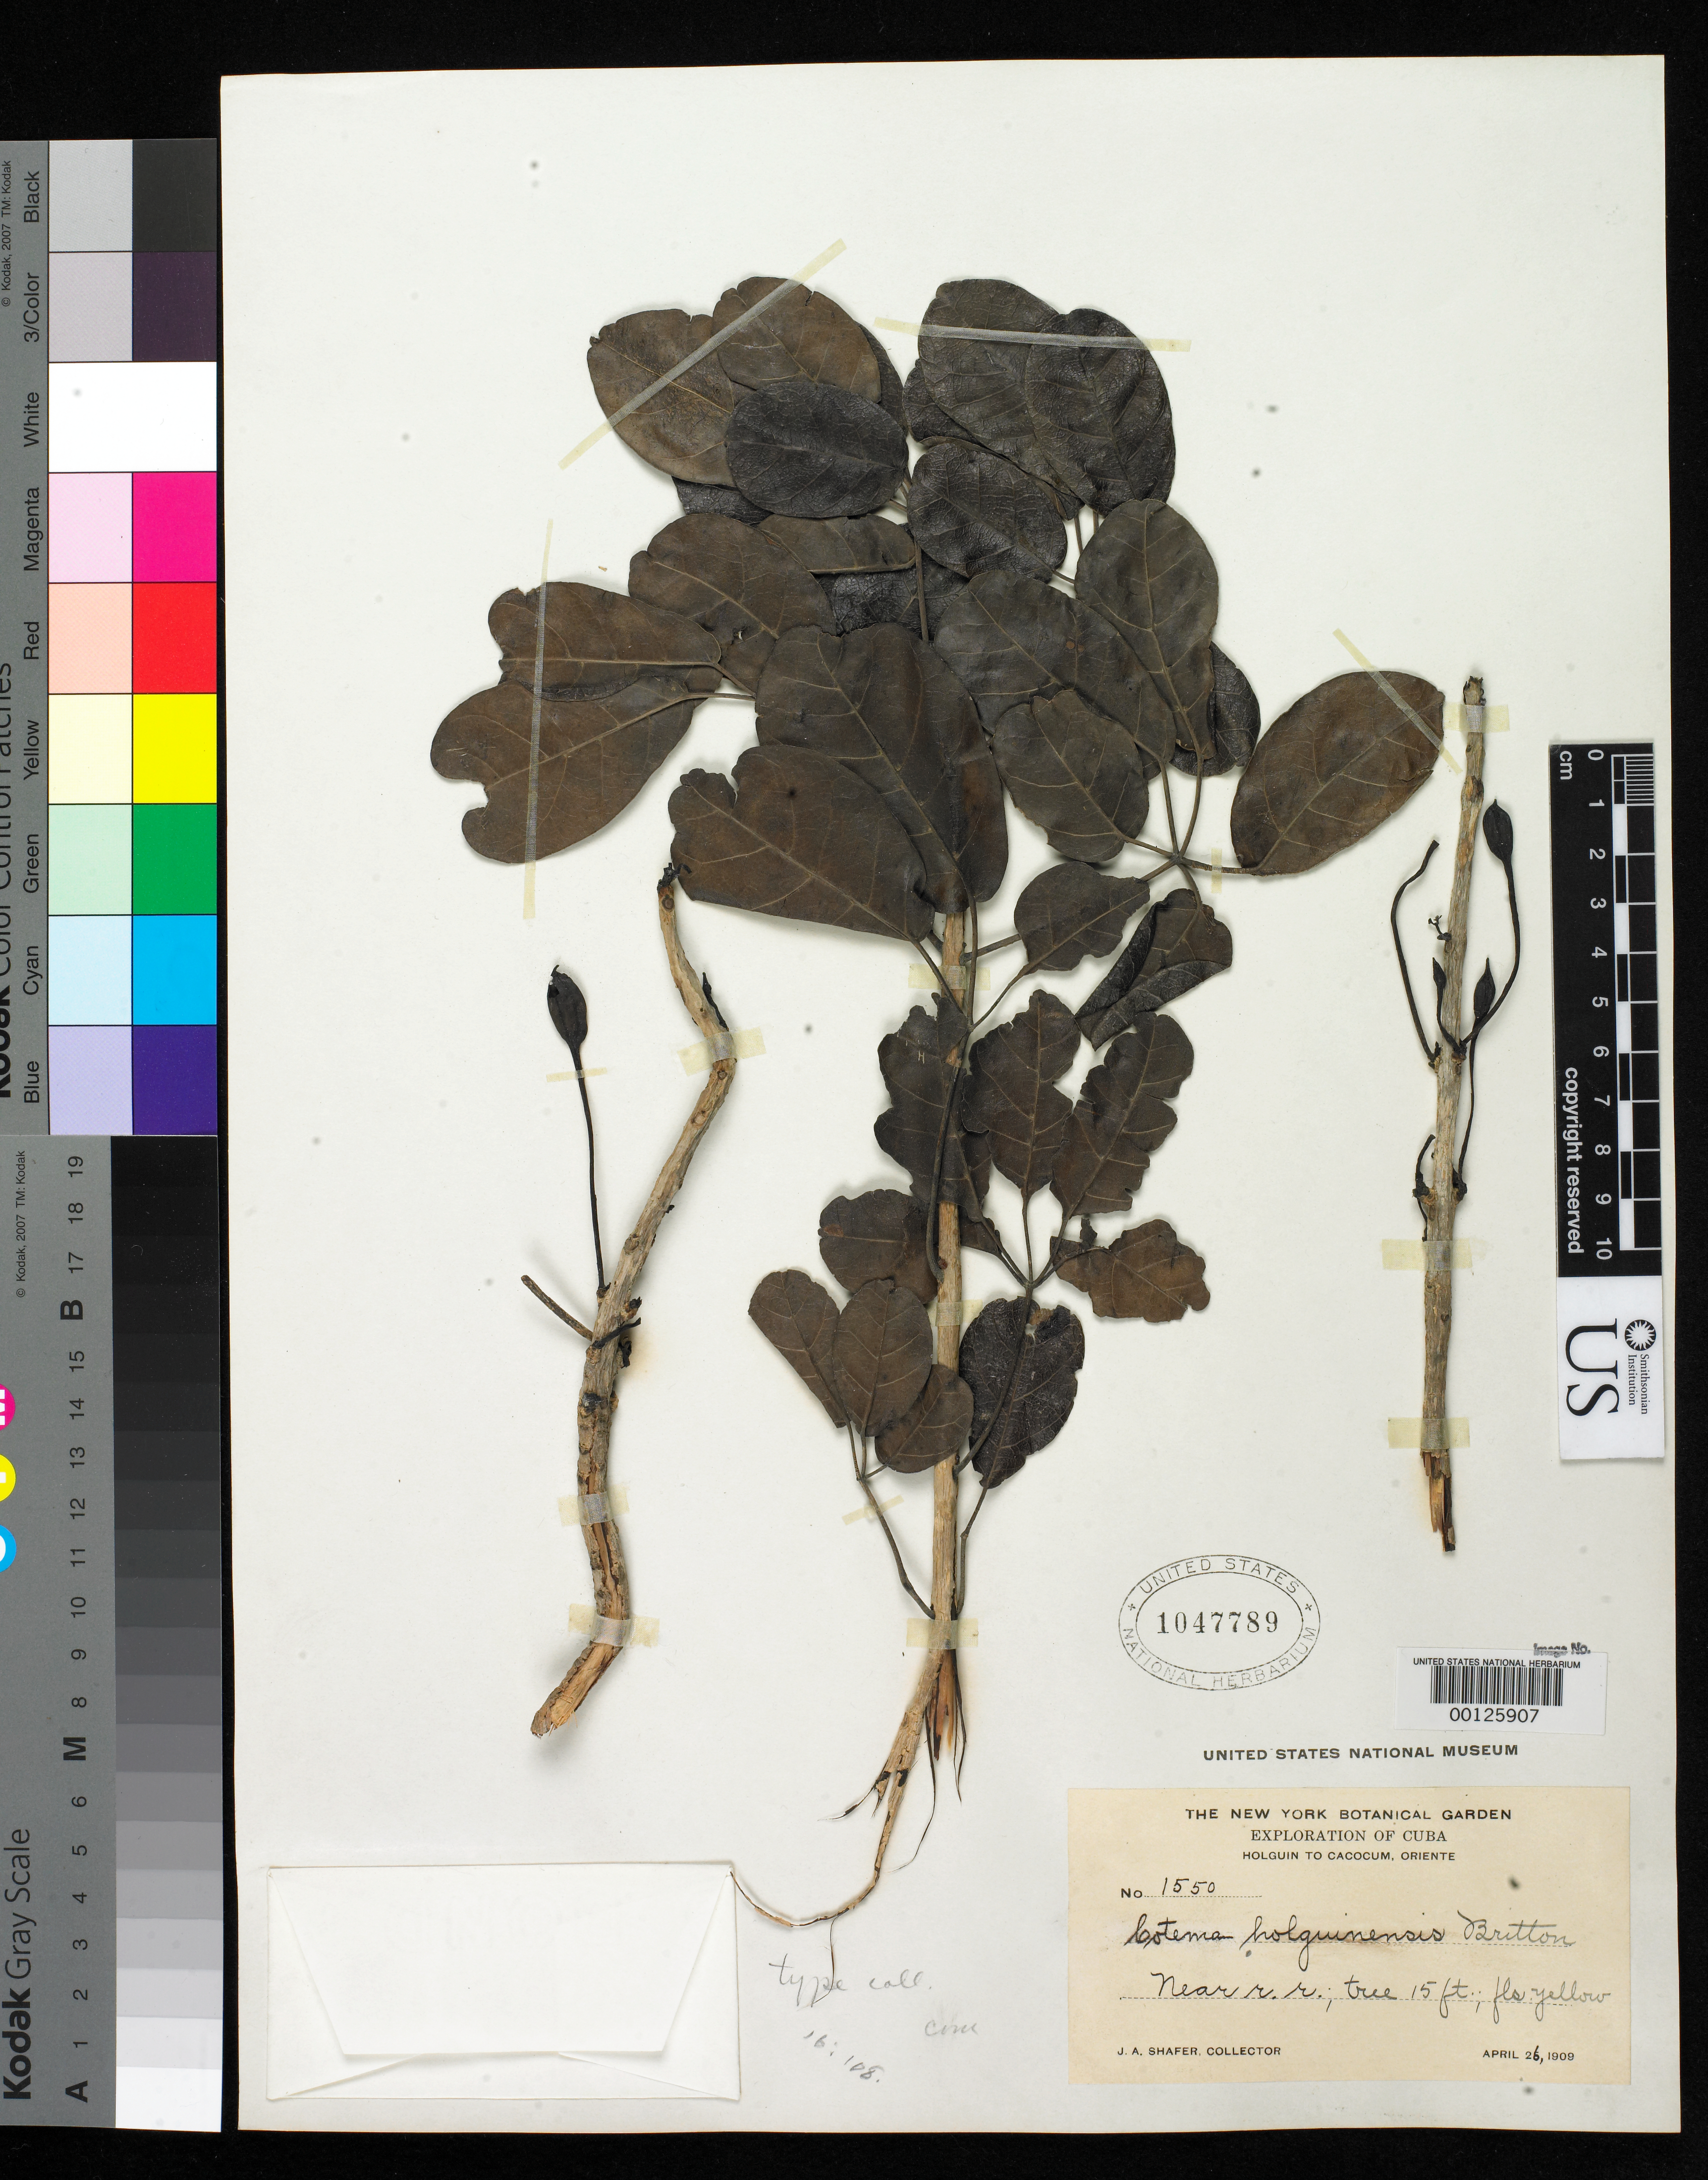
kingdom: Plantae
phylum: Tracheophyta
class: Magnoliopsida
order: Lamiales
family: Bignoniaceae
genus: Cotema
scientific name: Cotema holguinensis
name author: Britton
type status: Isotype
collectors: J. A. Shafer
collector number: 1550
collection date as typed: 21 Apr 1909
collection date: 1909-04-21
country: Cuba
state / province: Oriente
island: Greater Antilles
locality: Holguin to Cacocum.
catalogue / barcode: US 1047789